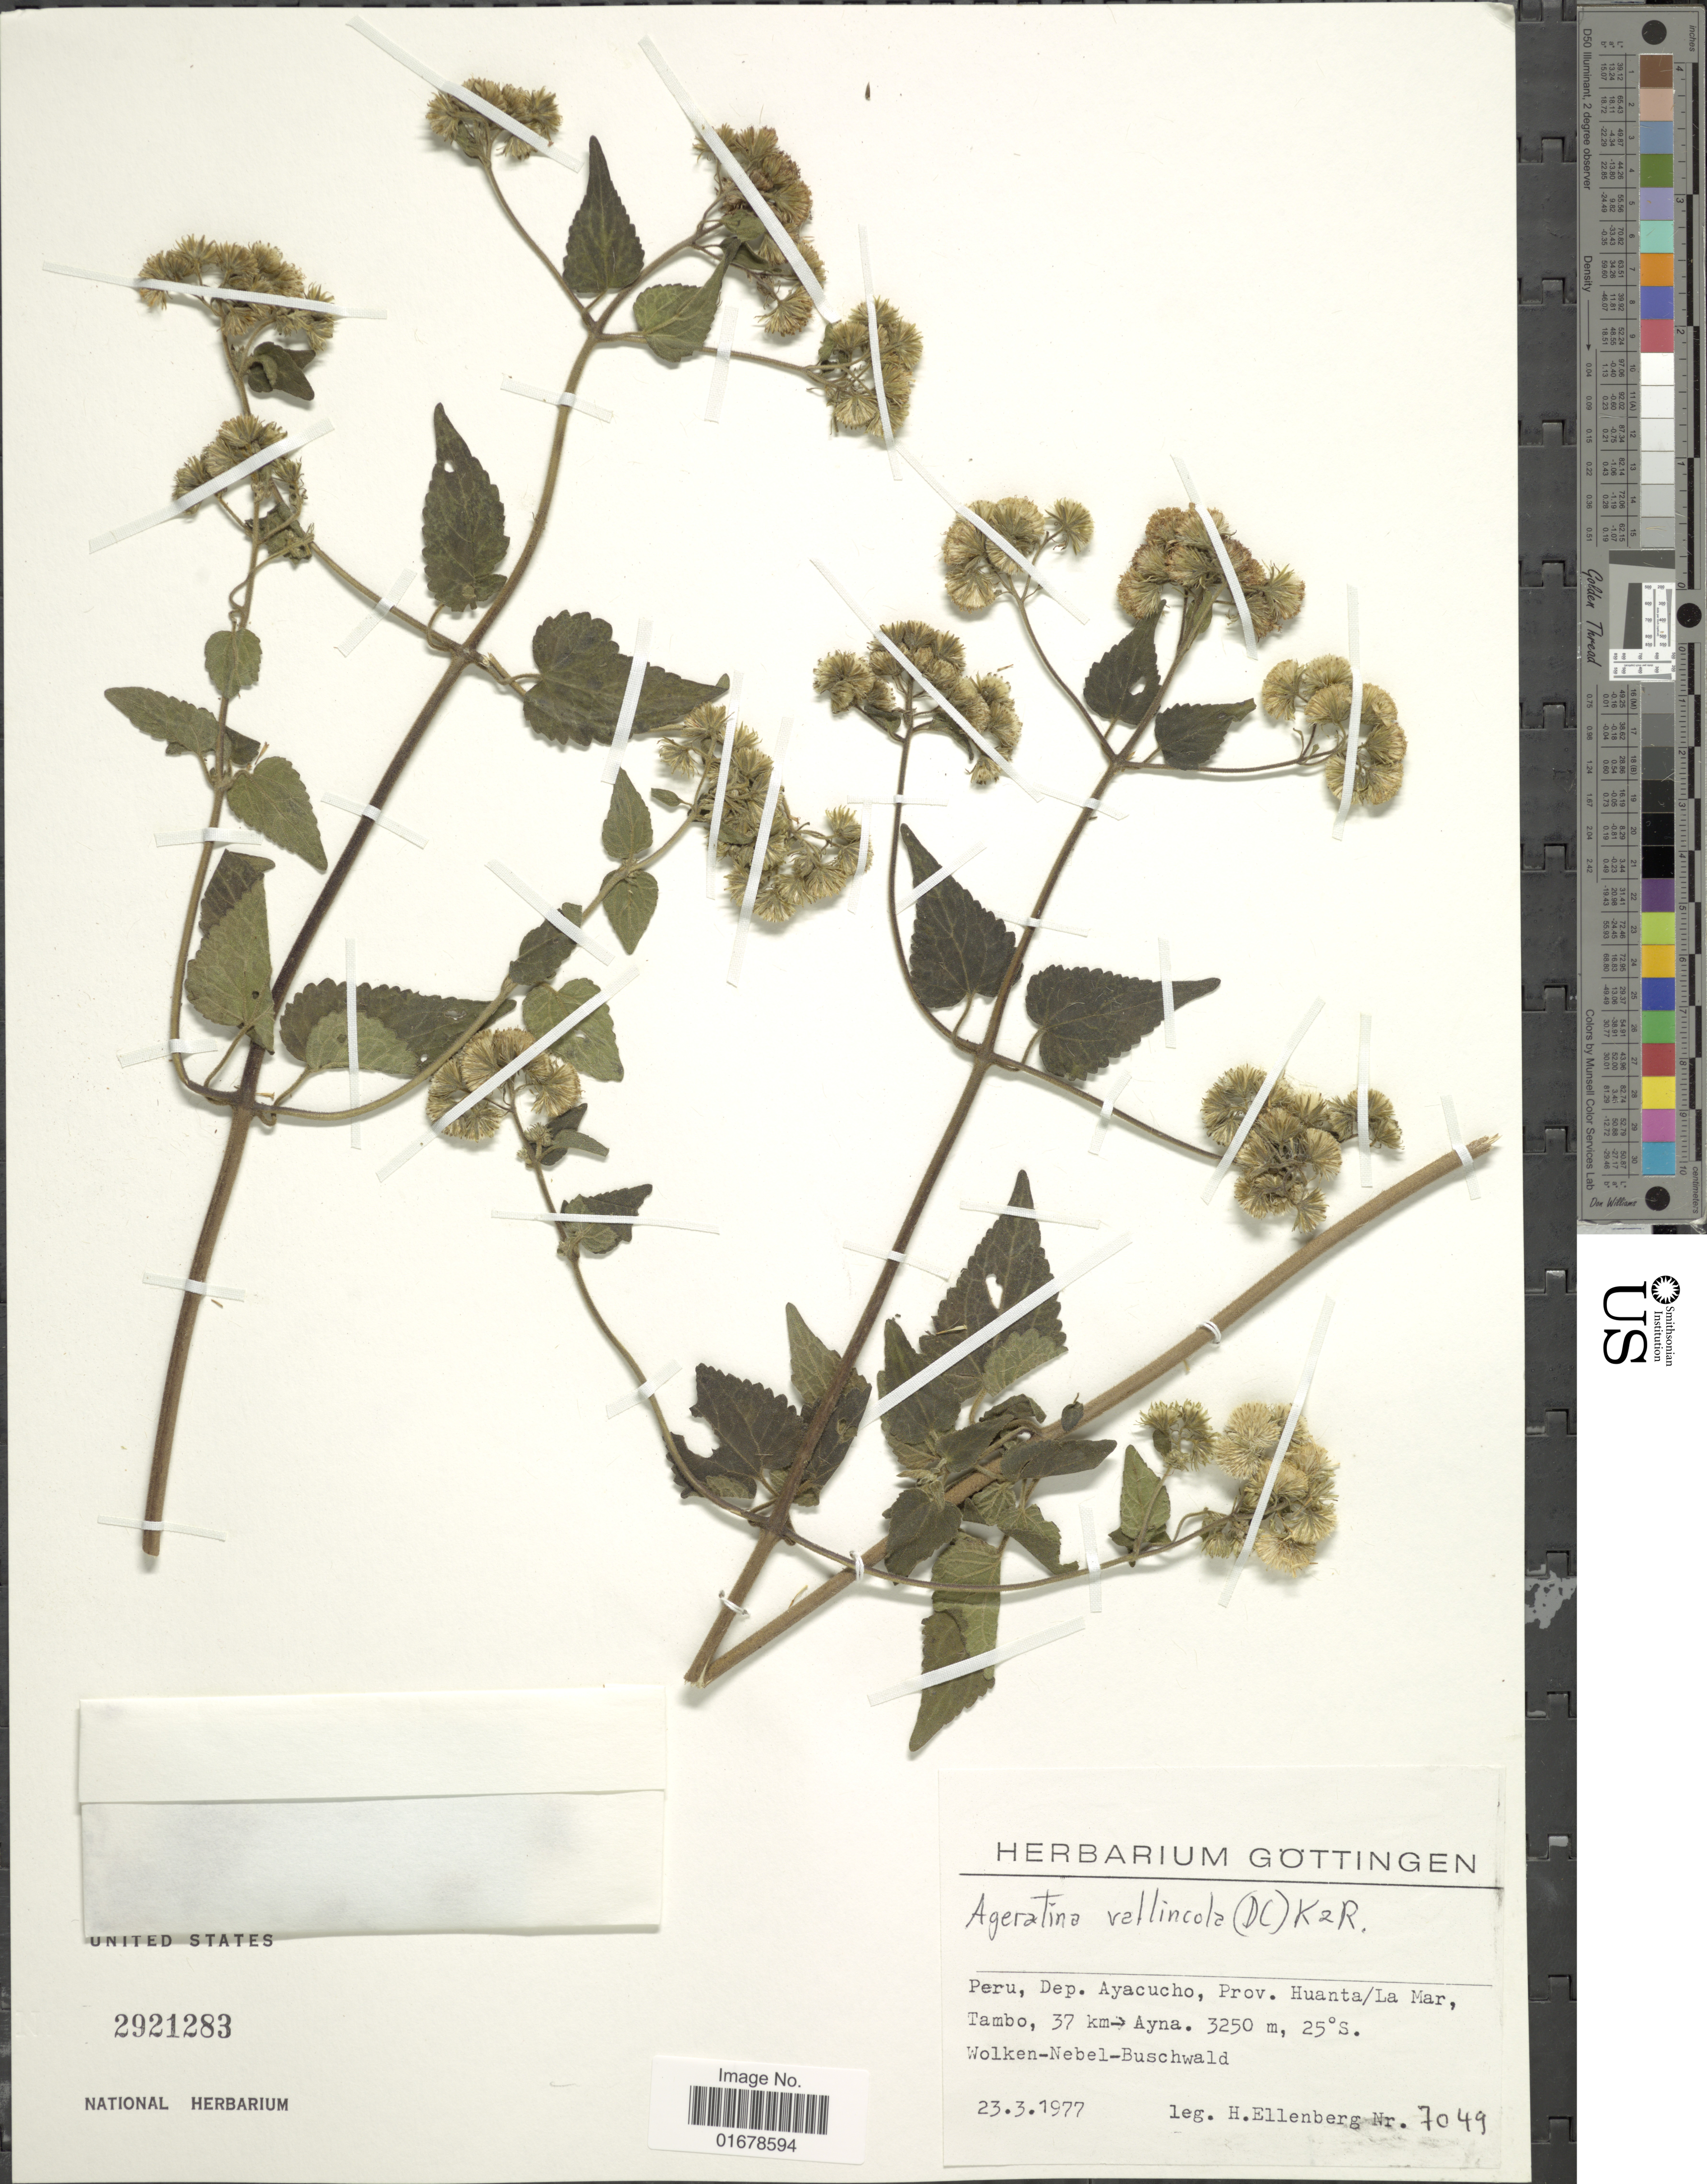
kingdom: Plantae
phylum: Tracheophyta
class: Magnoliopsida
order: Asterales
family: Asteraceae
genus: Ageratina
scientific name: Ageratina vallincola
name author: (DC.) R.M. King & H. Rob.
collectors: H. Ellenberg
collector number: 7049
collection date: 1977-03-23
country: Peru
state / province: Ayacucho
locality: Dep. Ayacucho, Prov. Huanta/La Mar, tambo, 37 km - Ayna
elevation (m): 3250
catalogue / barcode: US 2921283